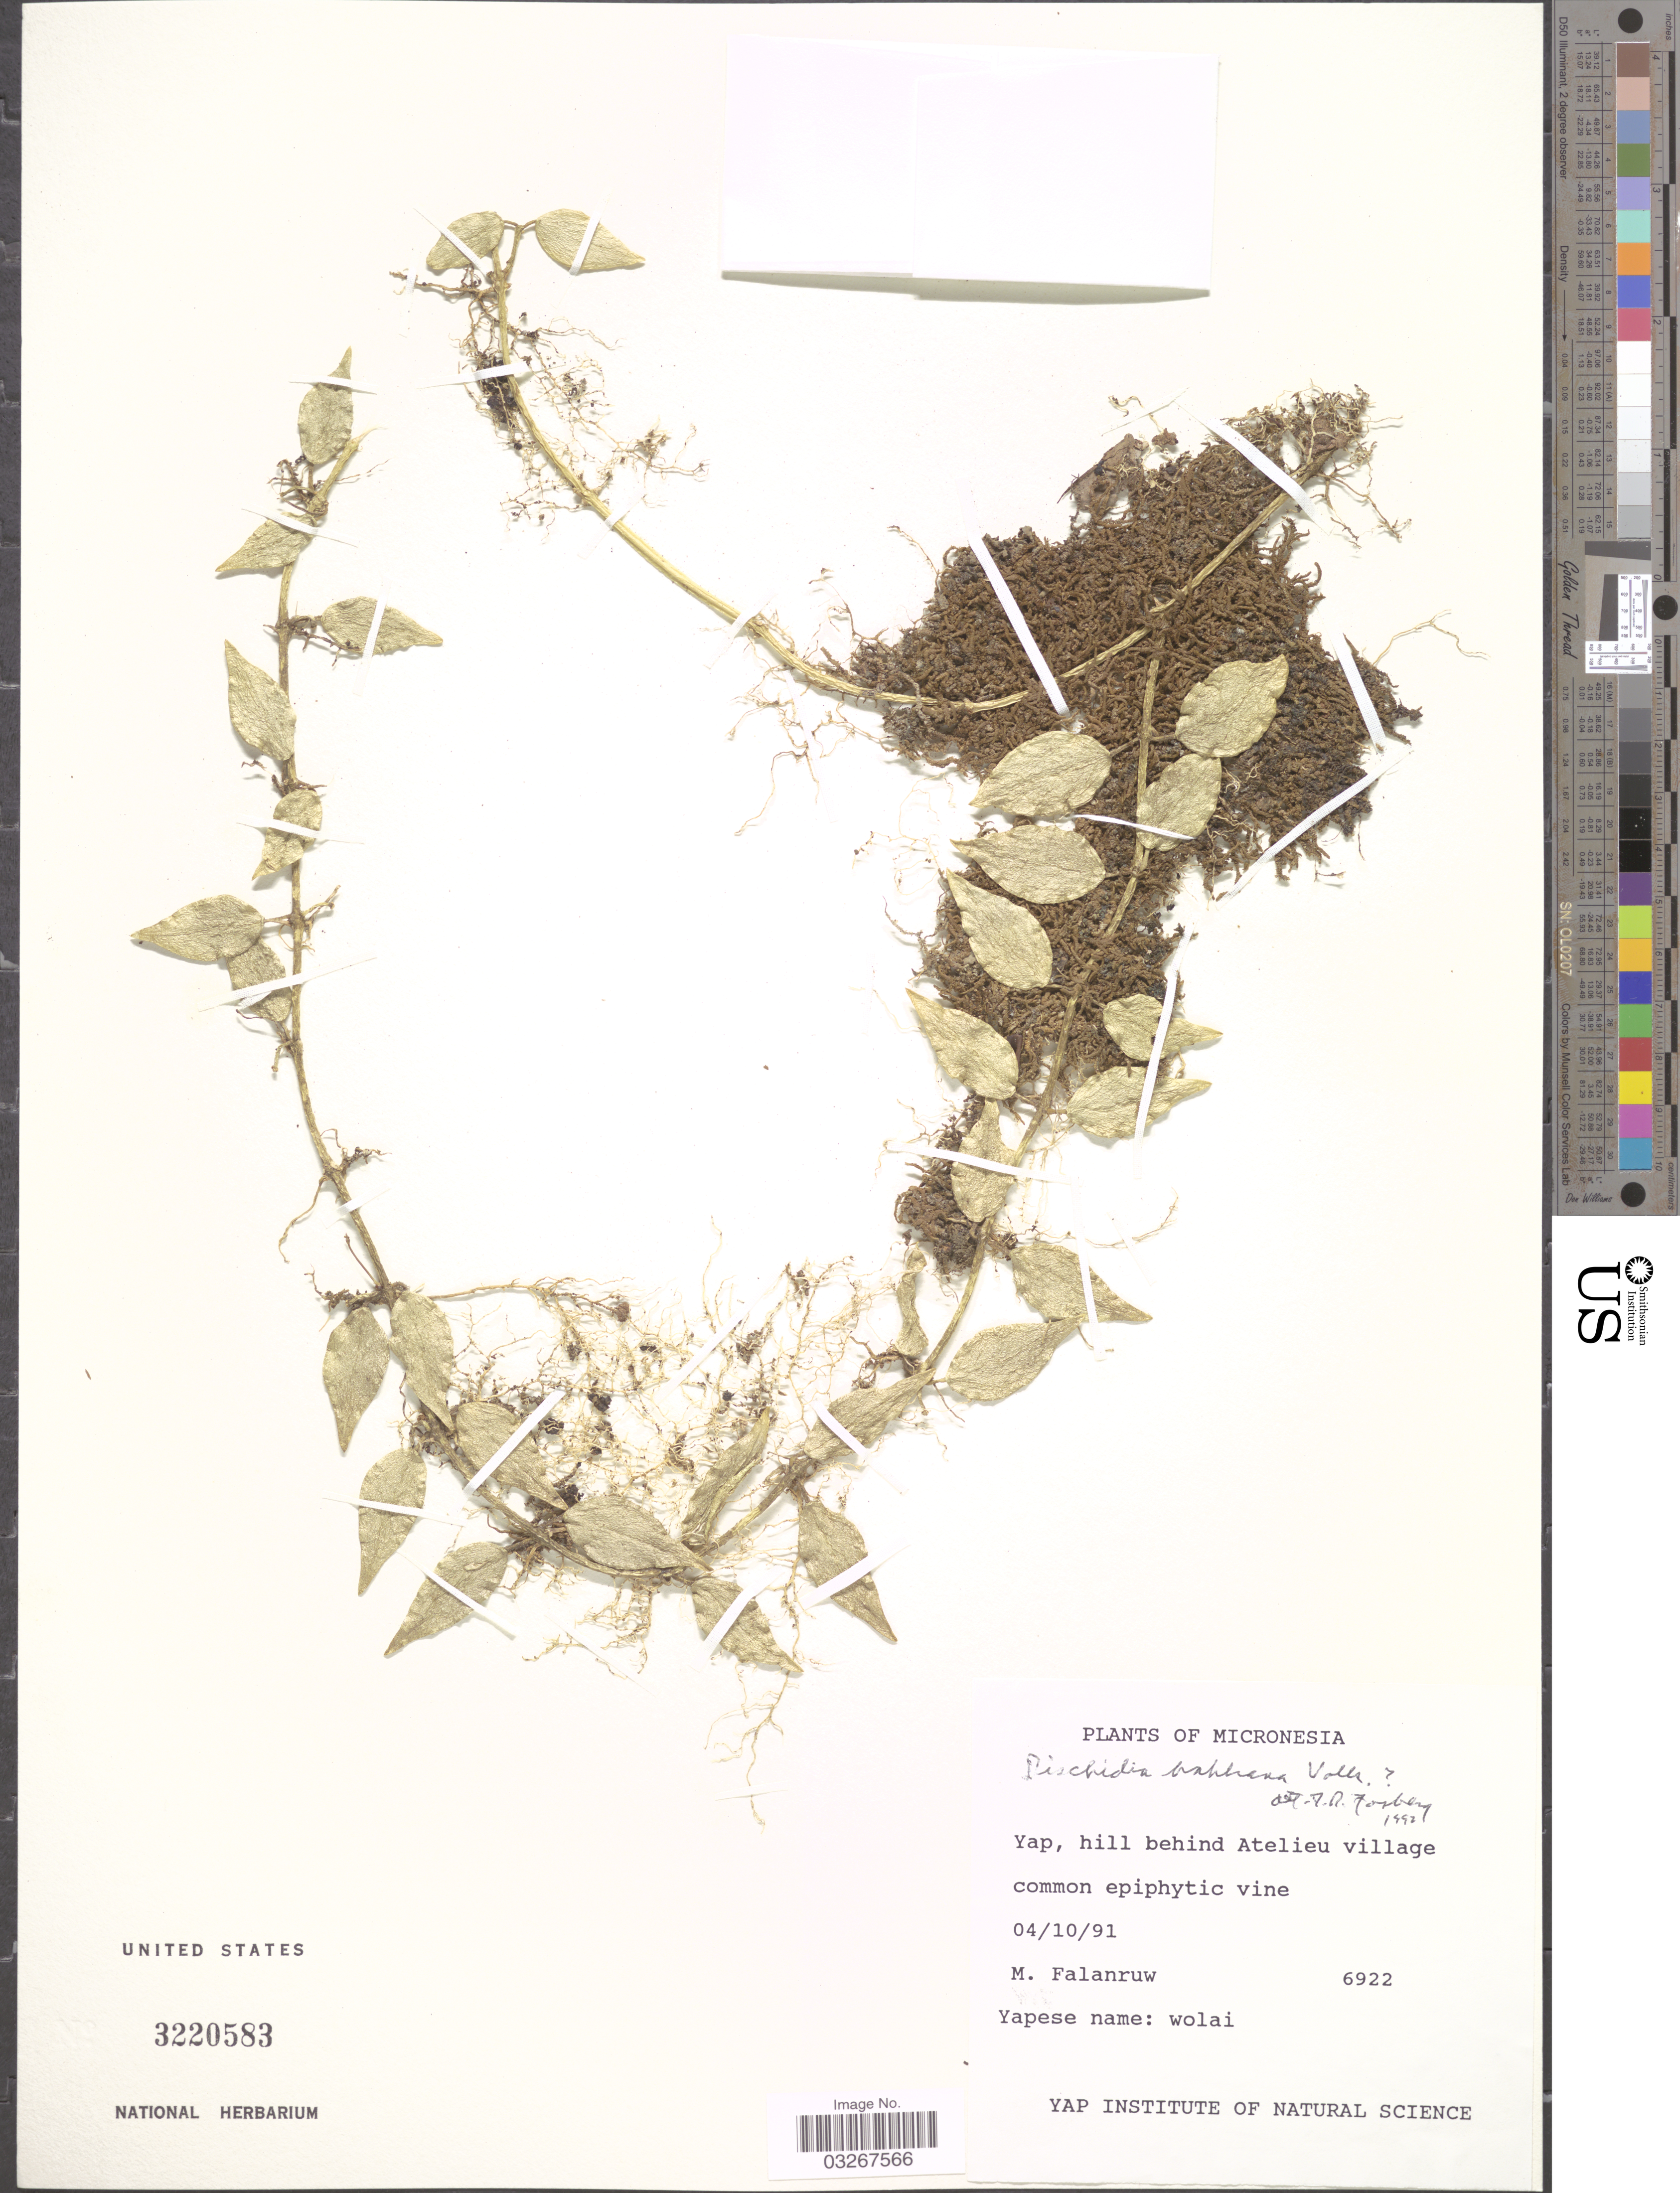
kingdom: Plantae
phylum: Tracheophyta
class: Magnoliopsida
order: Gentianales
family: Apocynaceae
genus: Dischidia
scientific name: Dischidia hahliana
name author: Volkens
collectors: M. Falanruw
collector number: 6922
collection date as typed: Transcribed d/m/y: 4/10/91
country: Micronesia, Federated States of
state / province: Yap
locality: Micronesia, hill behind Atelieu village.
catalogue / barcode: US 3220583